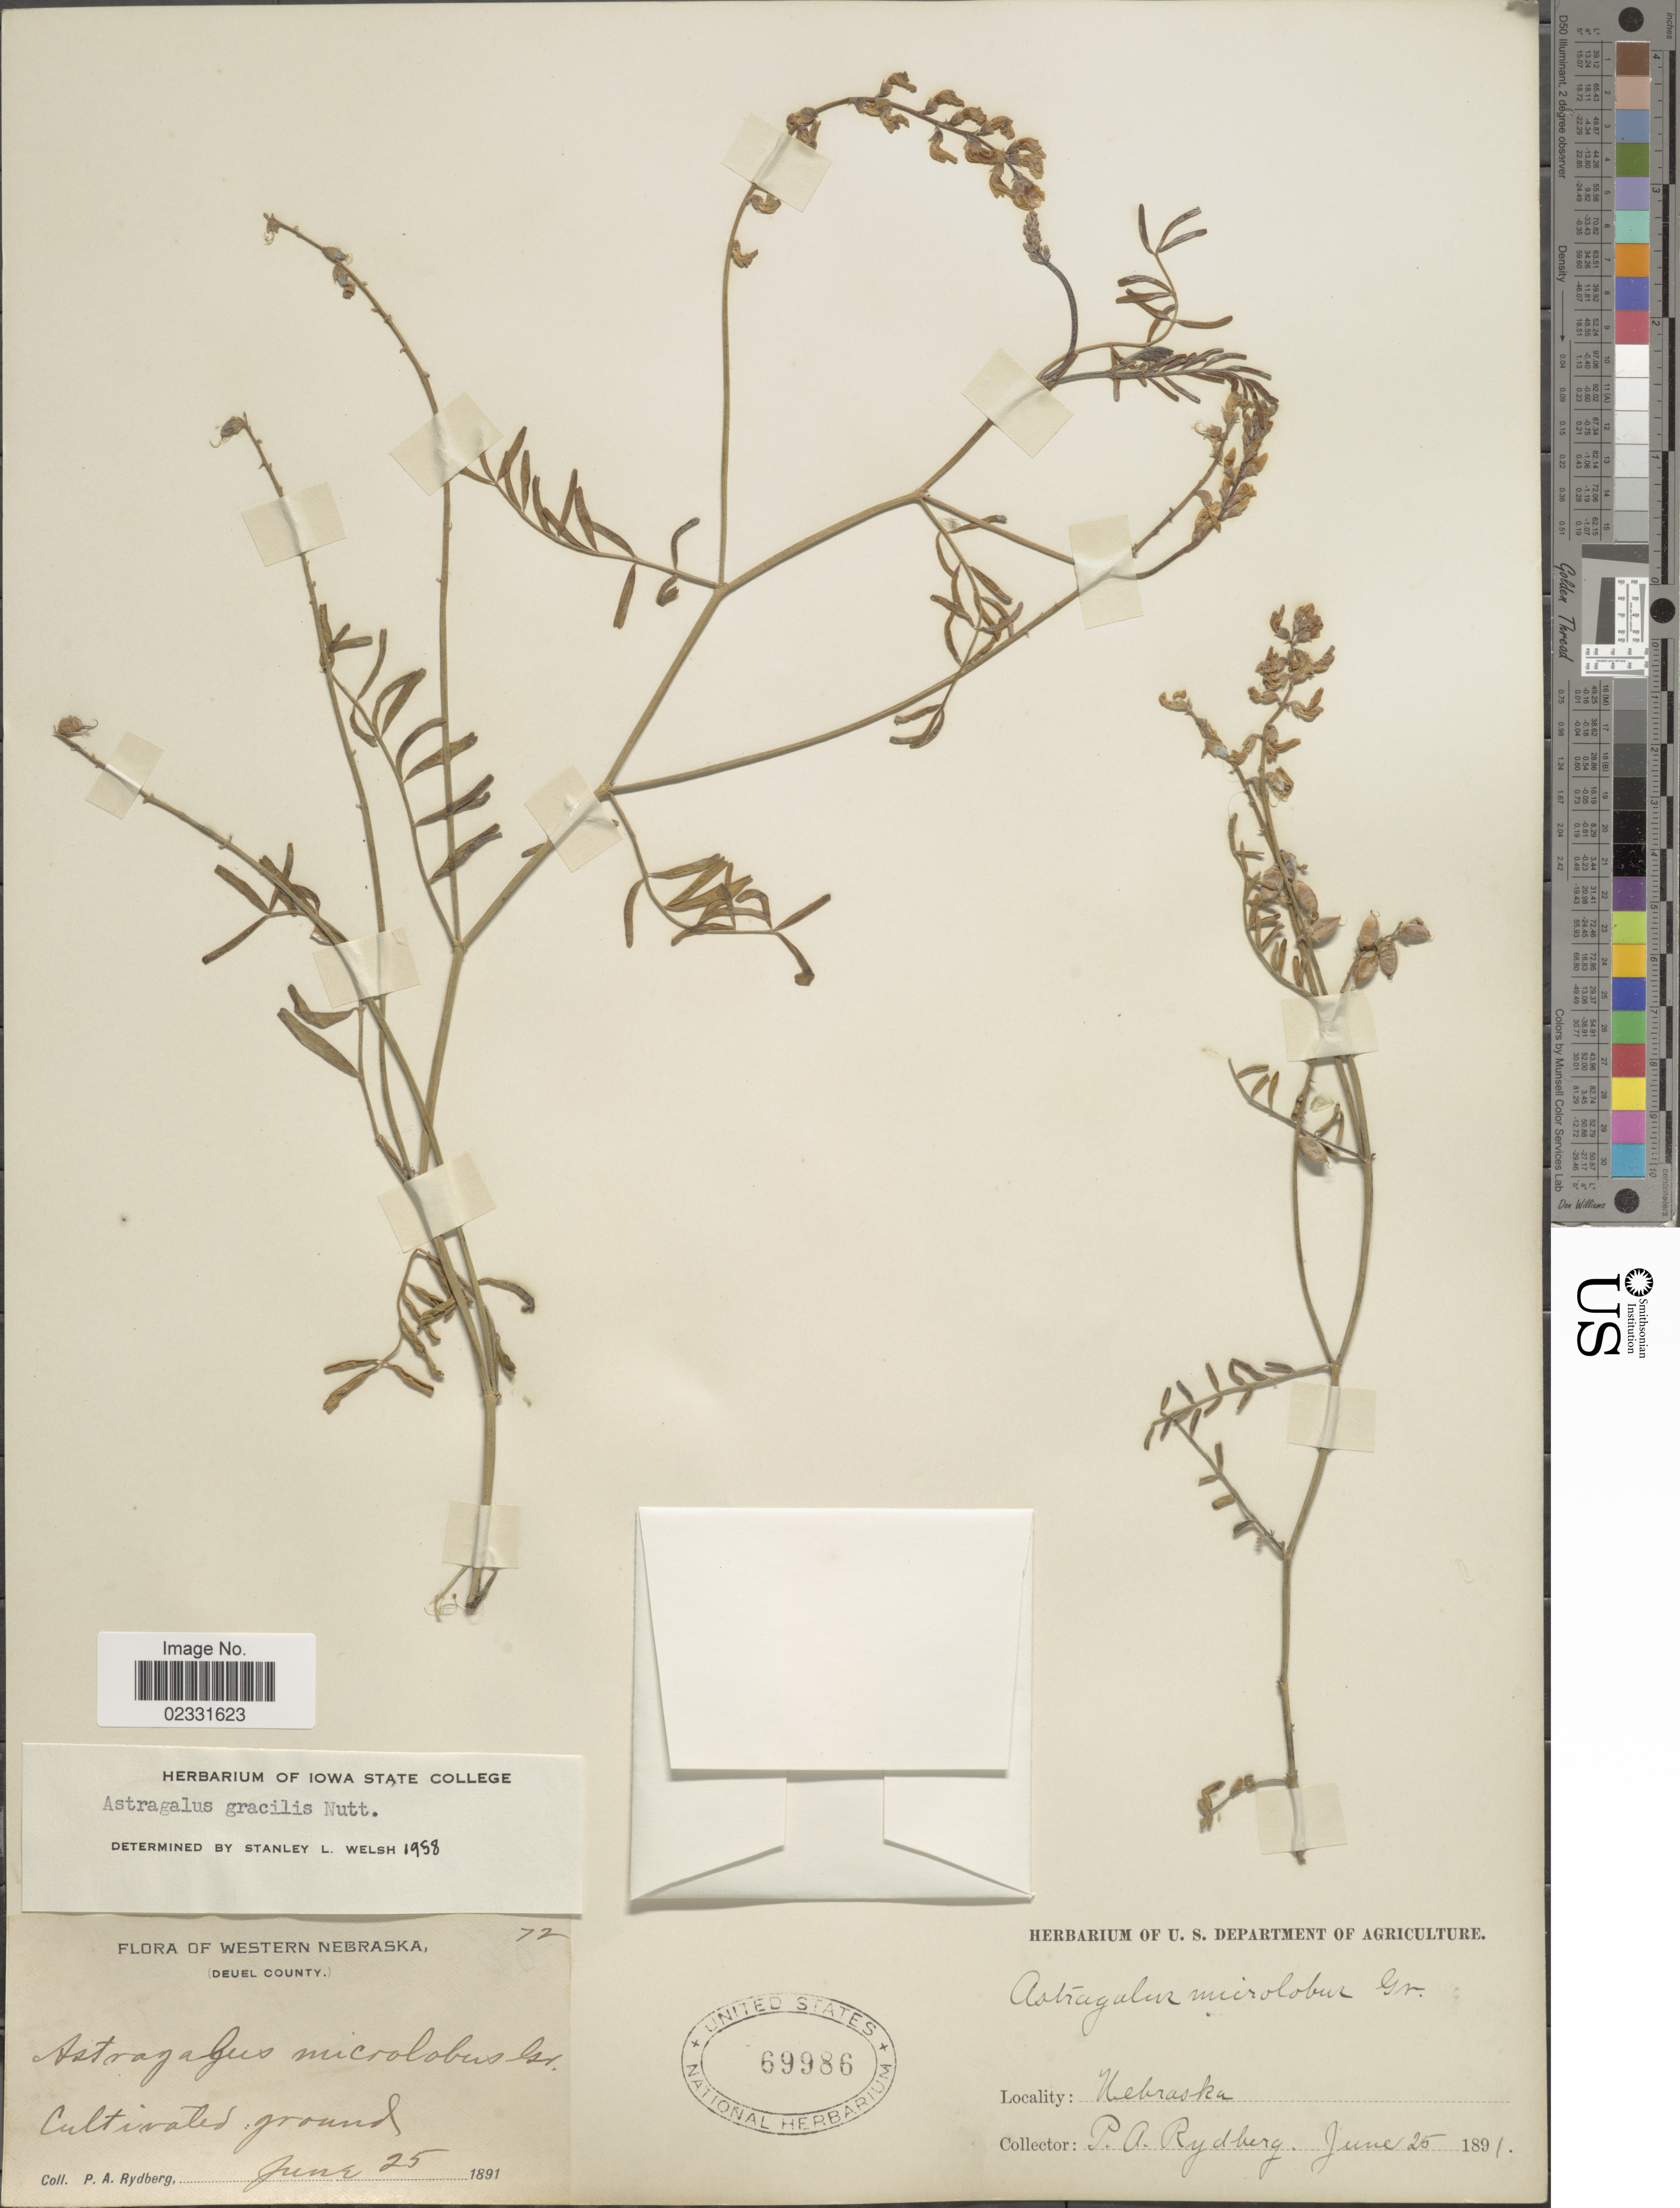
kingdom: Plantae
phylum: Tracheophyta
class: Magnoliopsida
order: Fabales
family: Fabaceae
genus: Astragalus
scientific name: Astragalus gracilis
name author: Nutt.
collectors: P. A. Rydberg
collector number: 72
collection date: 1891-06-25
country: United States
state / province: Nebraska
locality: Westerkn Nebraska, Deuel County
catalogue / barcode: US 69986